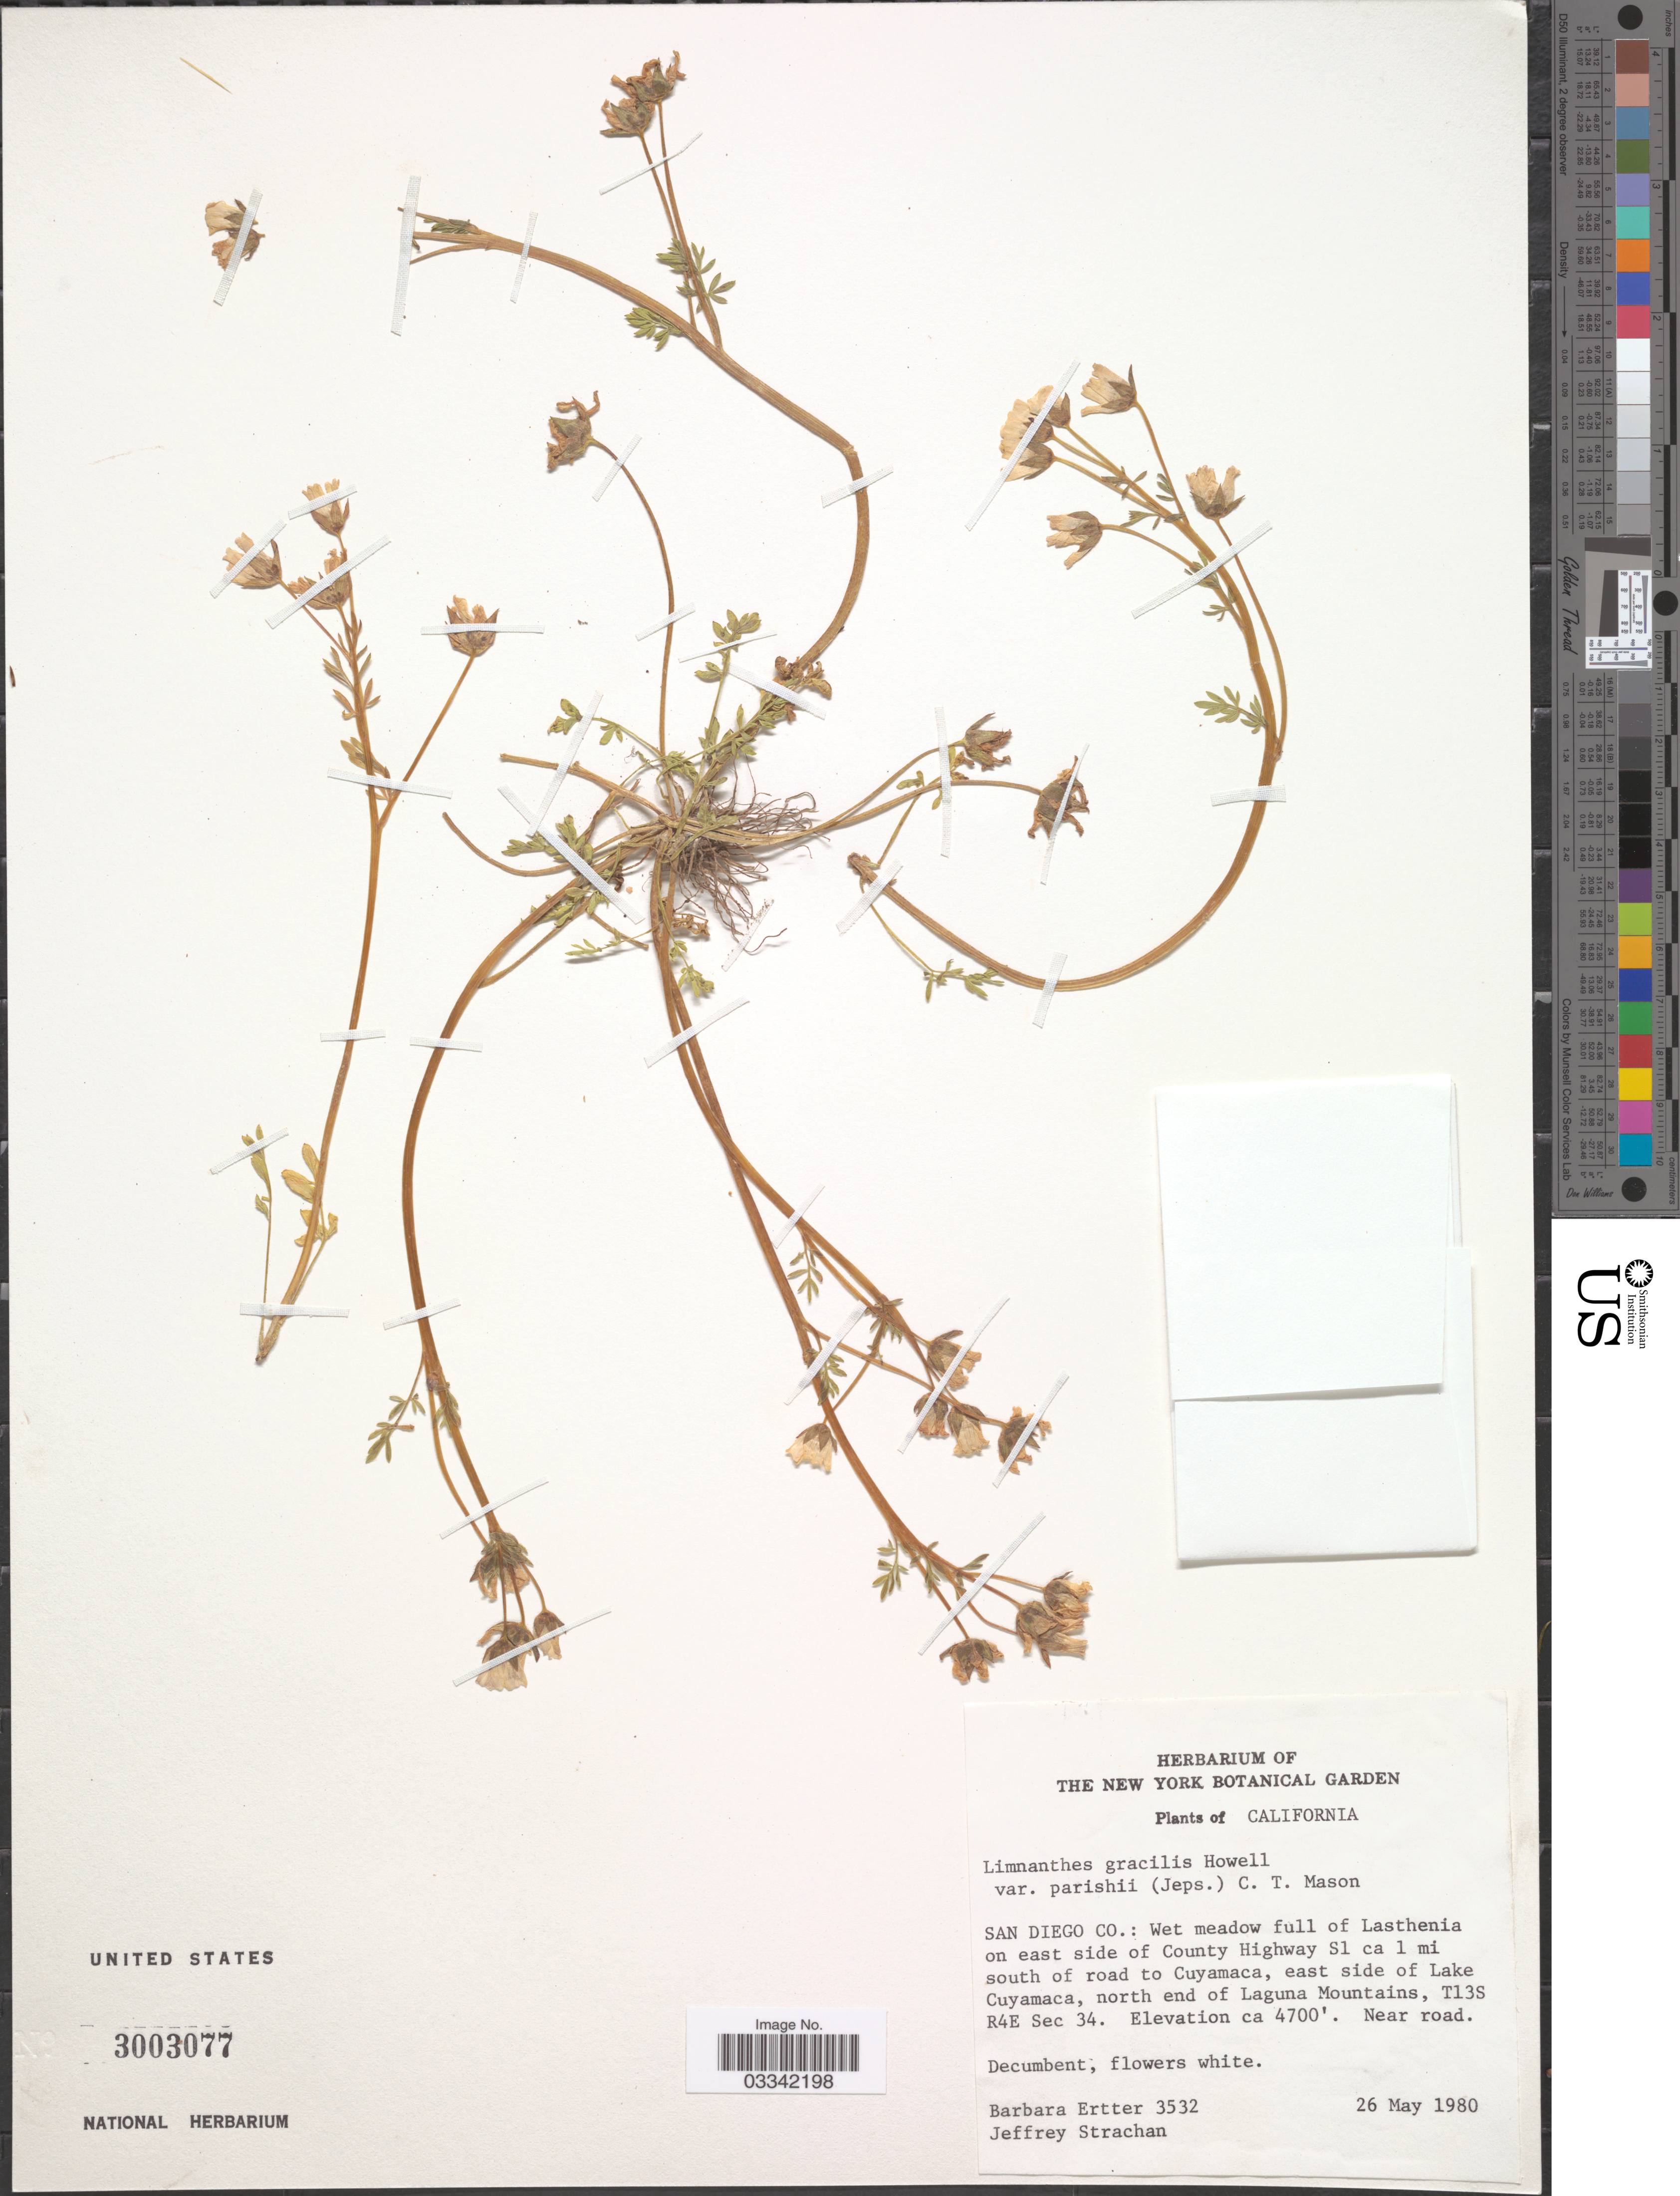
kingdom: Plantae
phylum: Tracheophyta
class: Magnoliopsida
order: Brassicales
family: Limnanthaceae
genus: Limnanthes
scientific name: Limnanthes alba subsp. gracilis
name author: (Howell) Morin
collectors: B. Ertter & J. Strachan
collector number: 3532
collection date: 1980-05-26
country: United States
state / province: California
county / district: San Diego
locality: San Diego Co.: Wet meadow full of Lasthenia on east side of County Highway S1 ca 1 mi south of road to Cuyamaca, east side of Lake Cuyamaca, north end of Laguna Mountains, T13S R4E Sec 34. Near road.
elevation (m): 1433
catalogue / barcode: US 3003077